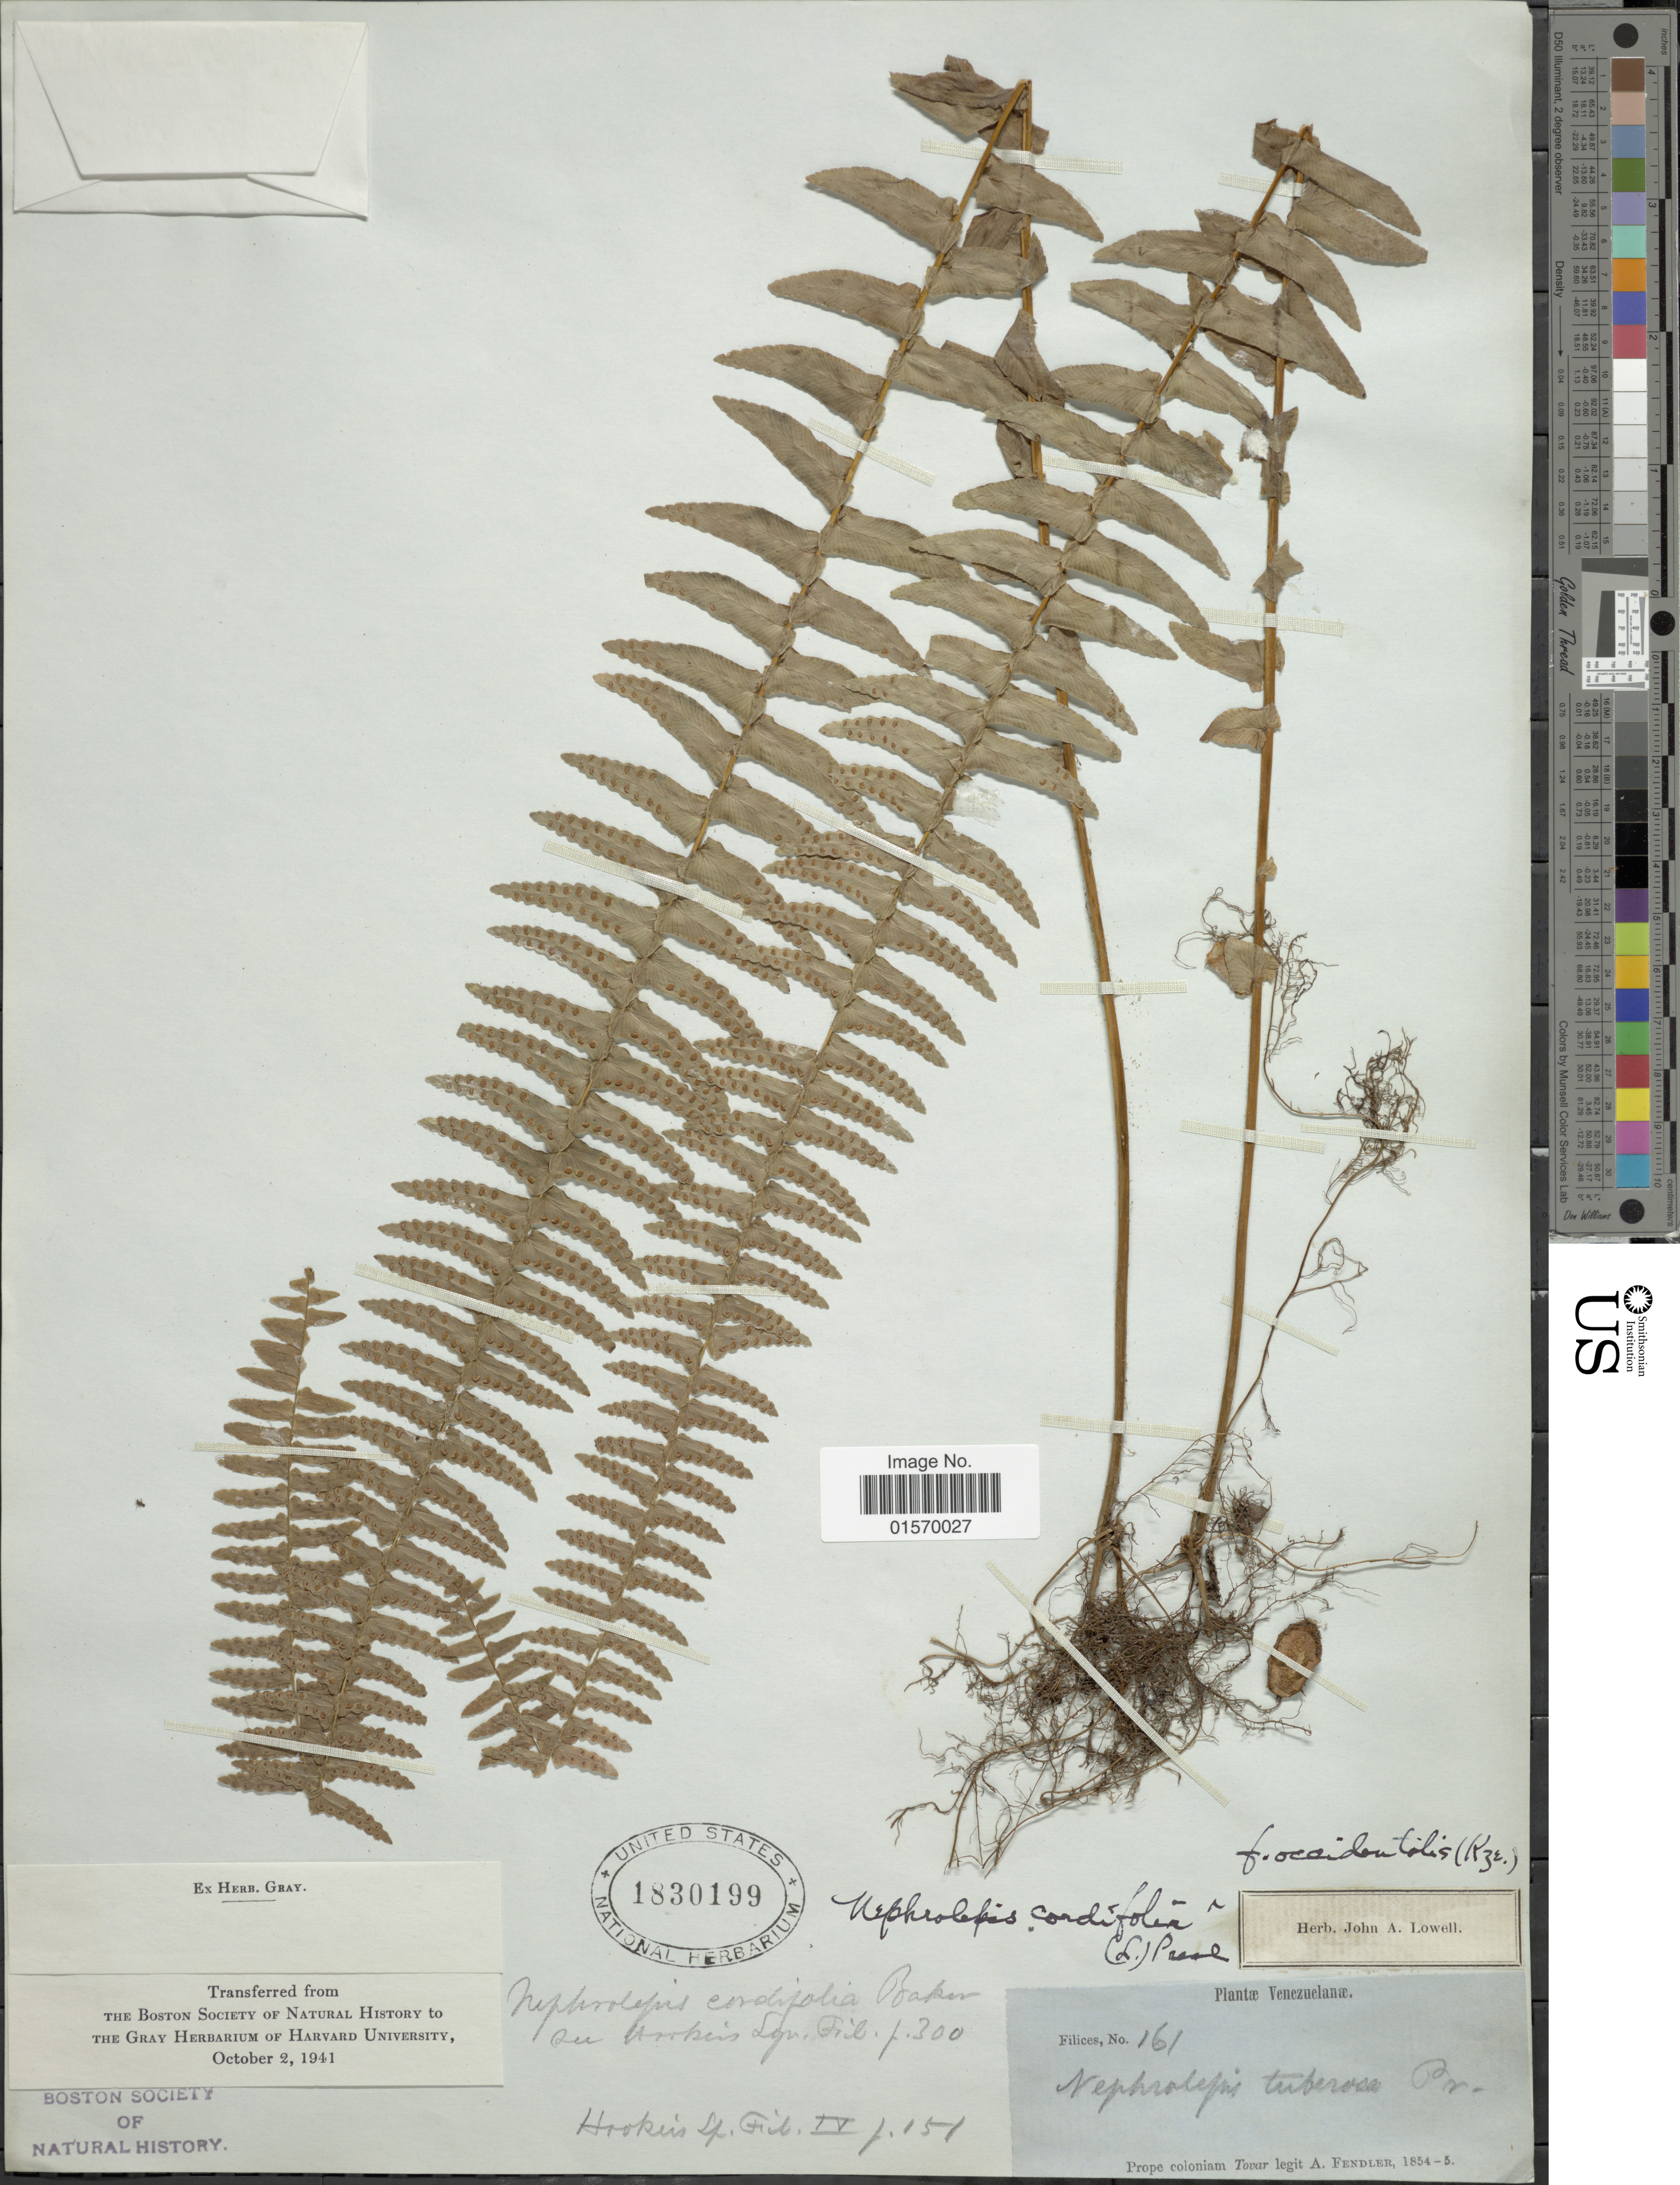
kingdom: Plantae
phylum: Tracheophyta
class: Polypodiopsida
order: Polypodiales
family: Nephrolepidaceae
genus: Nephrolepis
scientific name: Nephrolepis undulata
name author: J. Sm.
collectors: A. Fendler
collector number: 161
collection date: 1854/1855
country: Venezuela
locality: Prope coloniam Tovar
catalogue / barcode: US 1830199